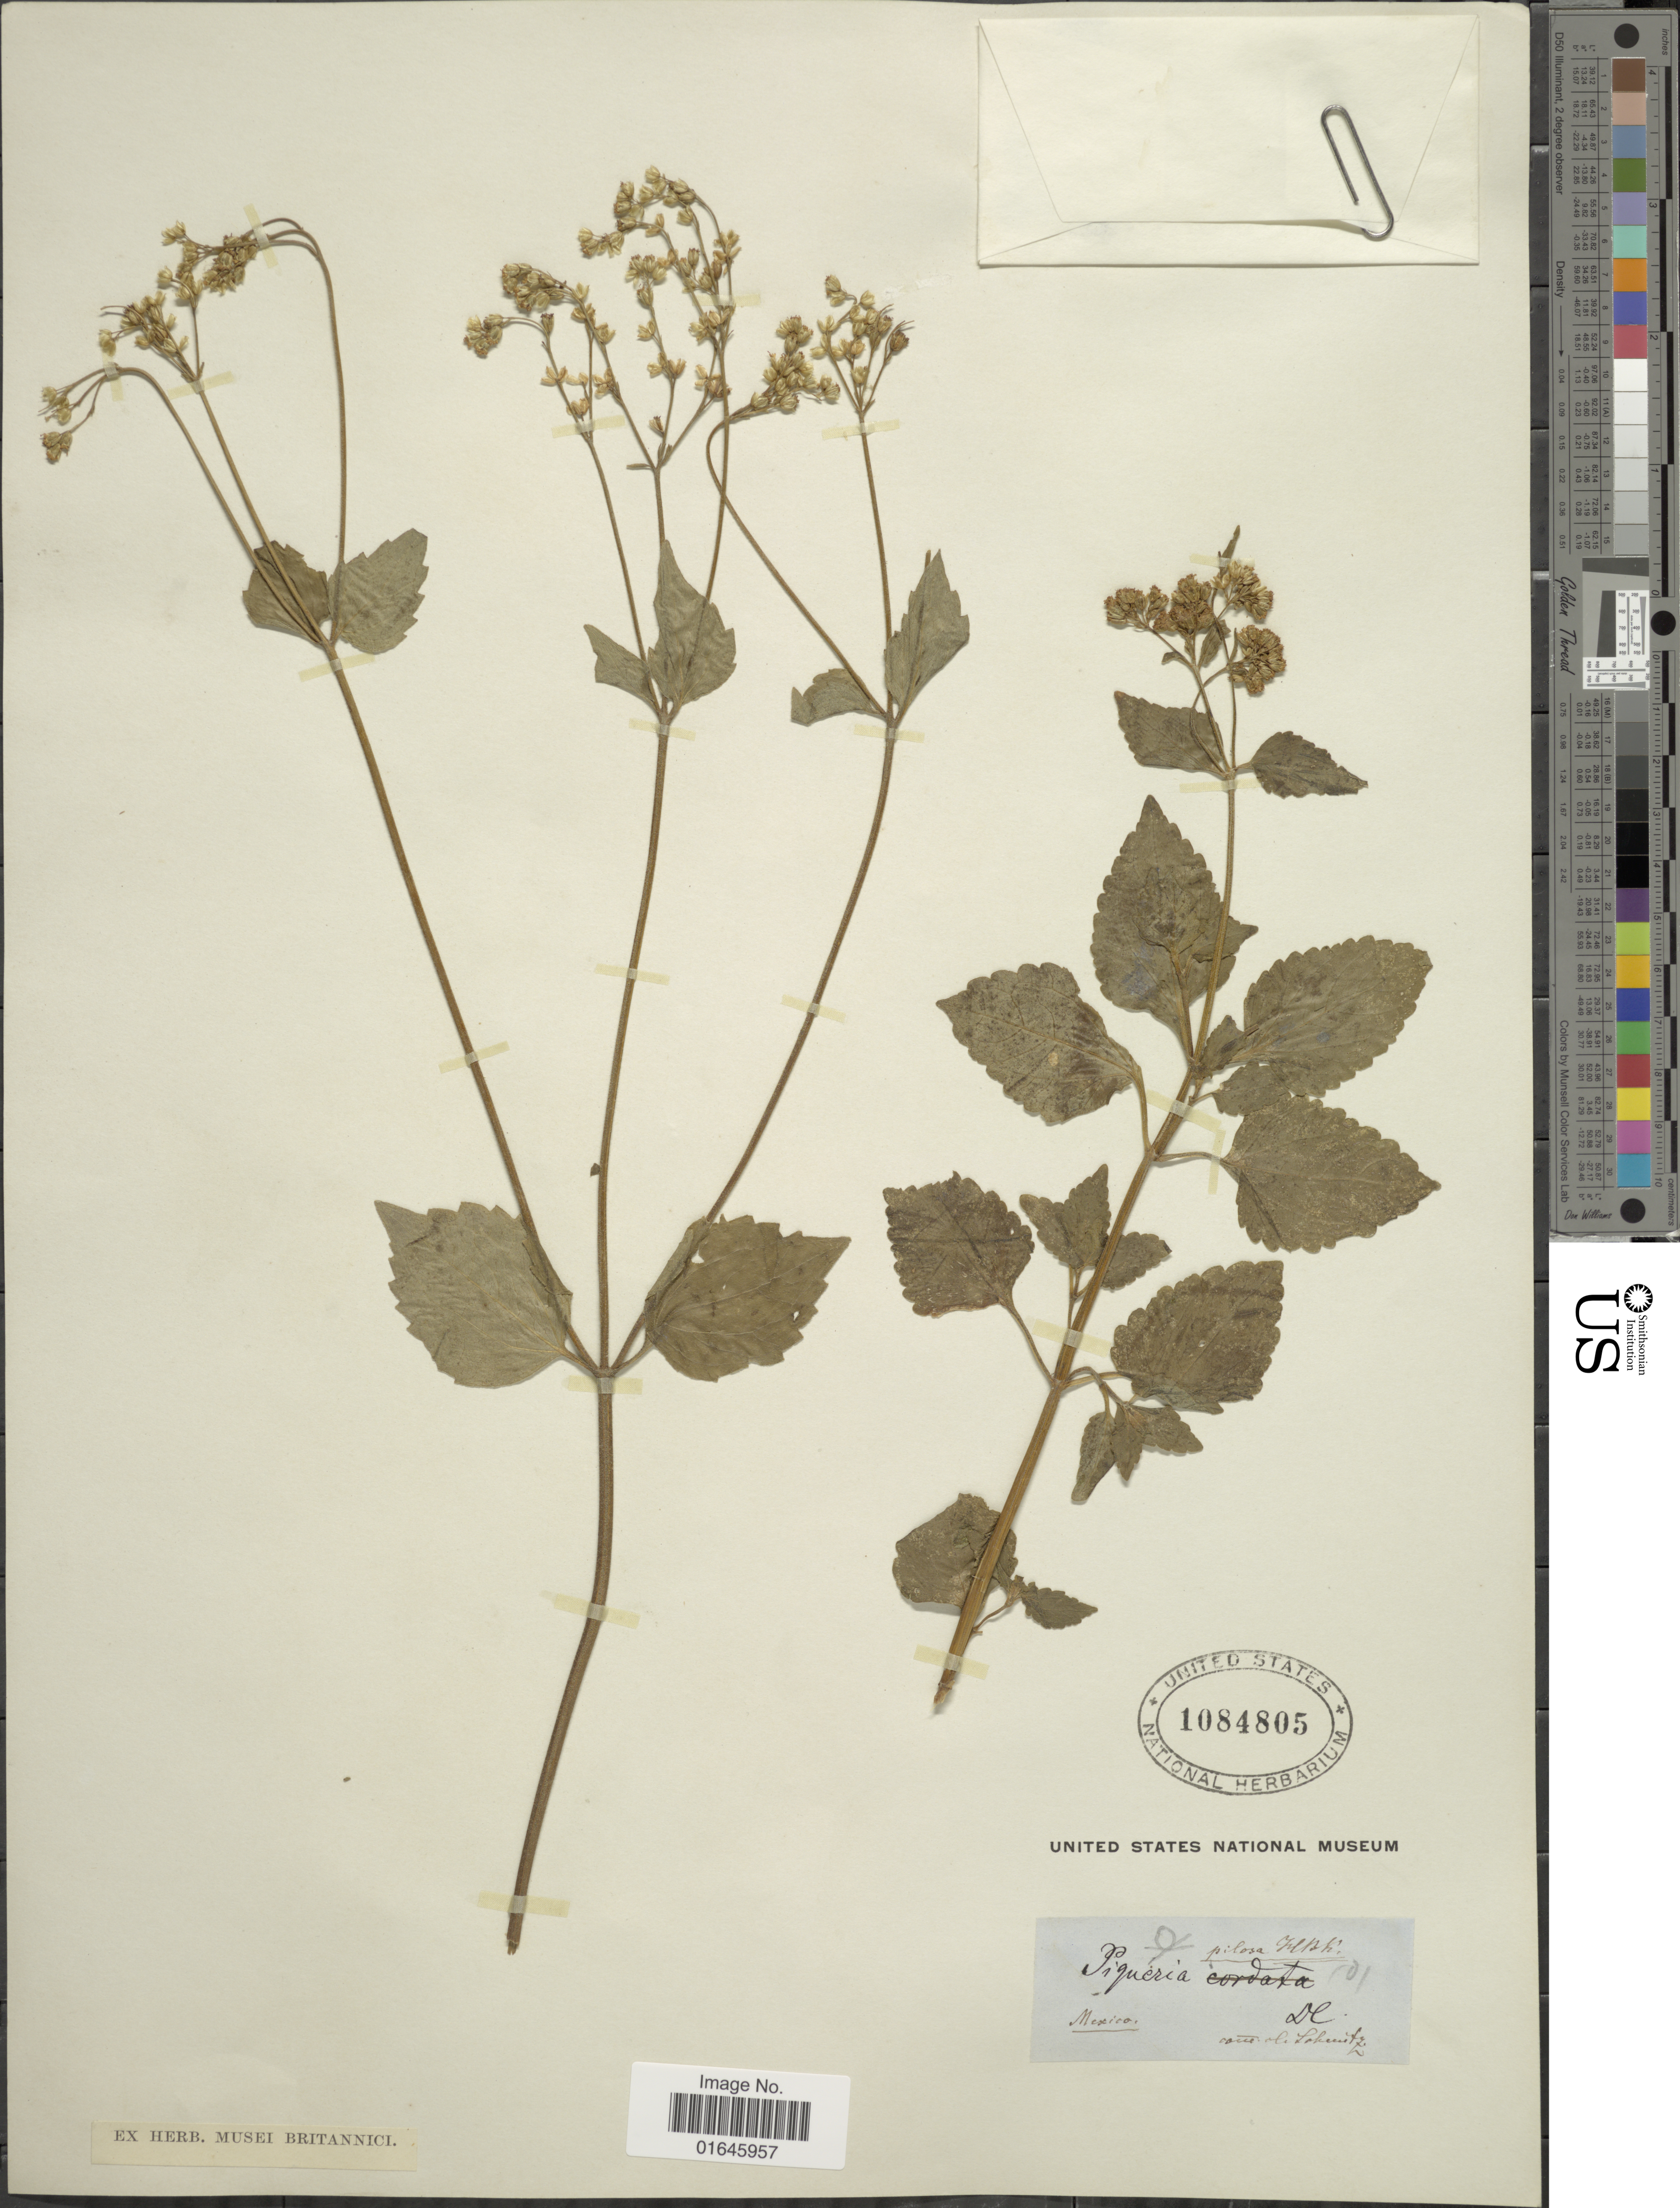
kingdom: Plantae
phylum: Tracheophyta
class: Magnoliopsida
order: Asterales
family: Asteraceae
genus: Piqueria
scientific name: Piqueria pilosa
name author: Kunth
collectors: -. Schmitz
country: Mexico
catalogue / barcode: US 1084805